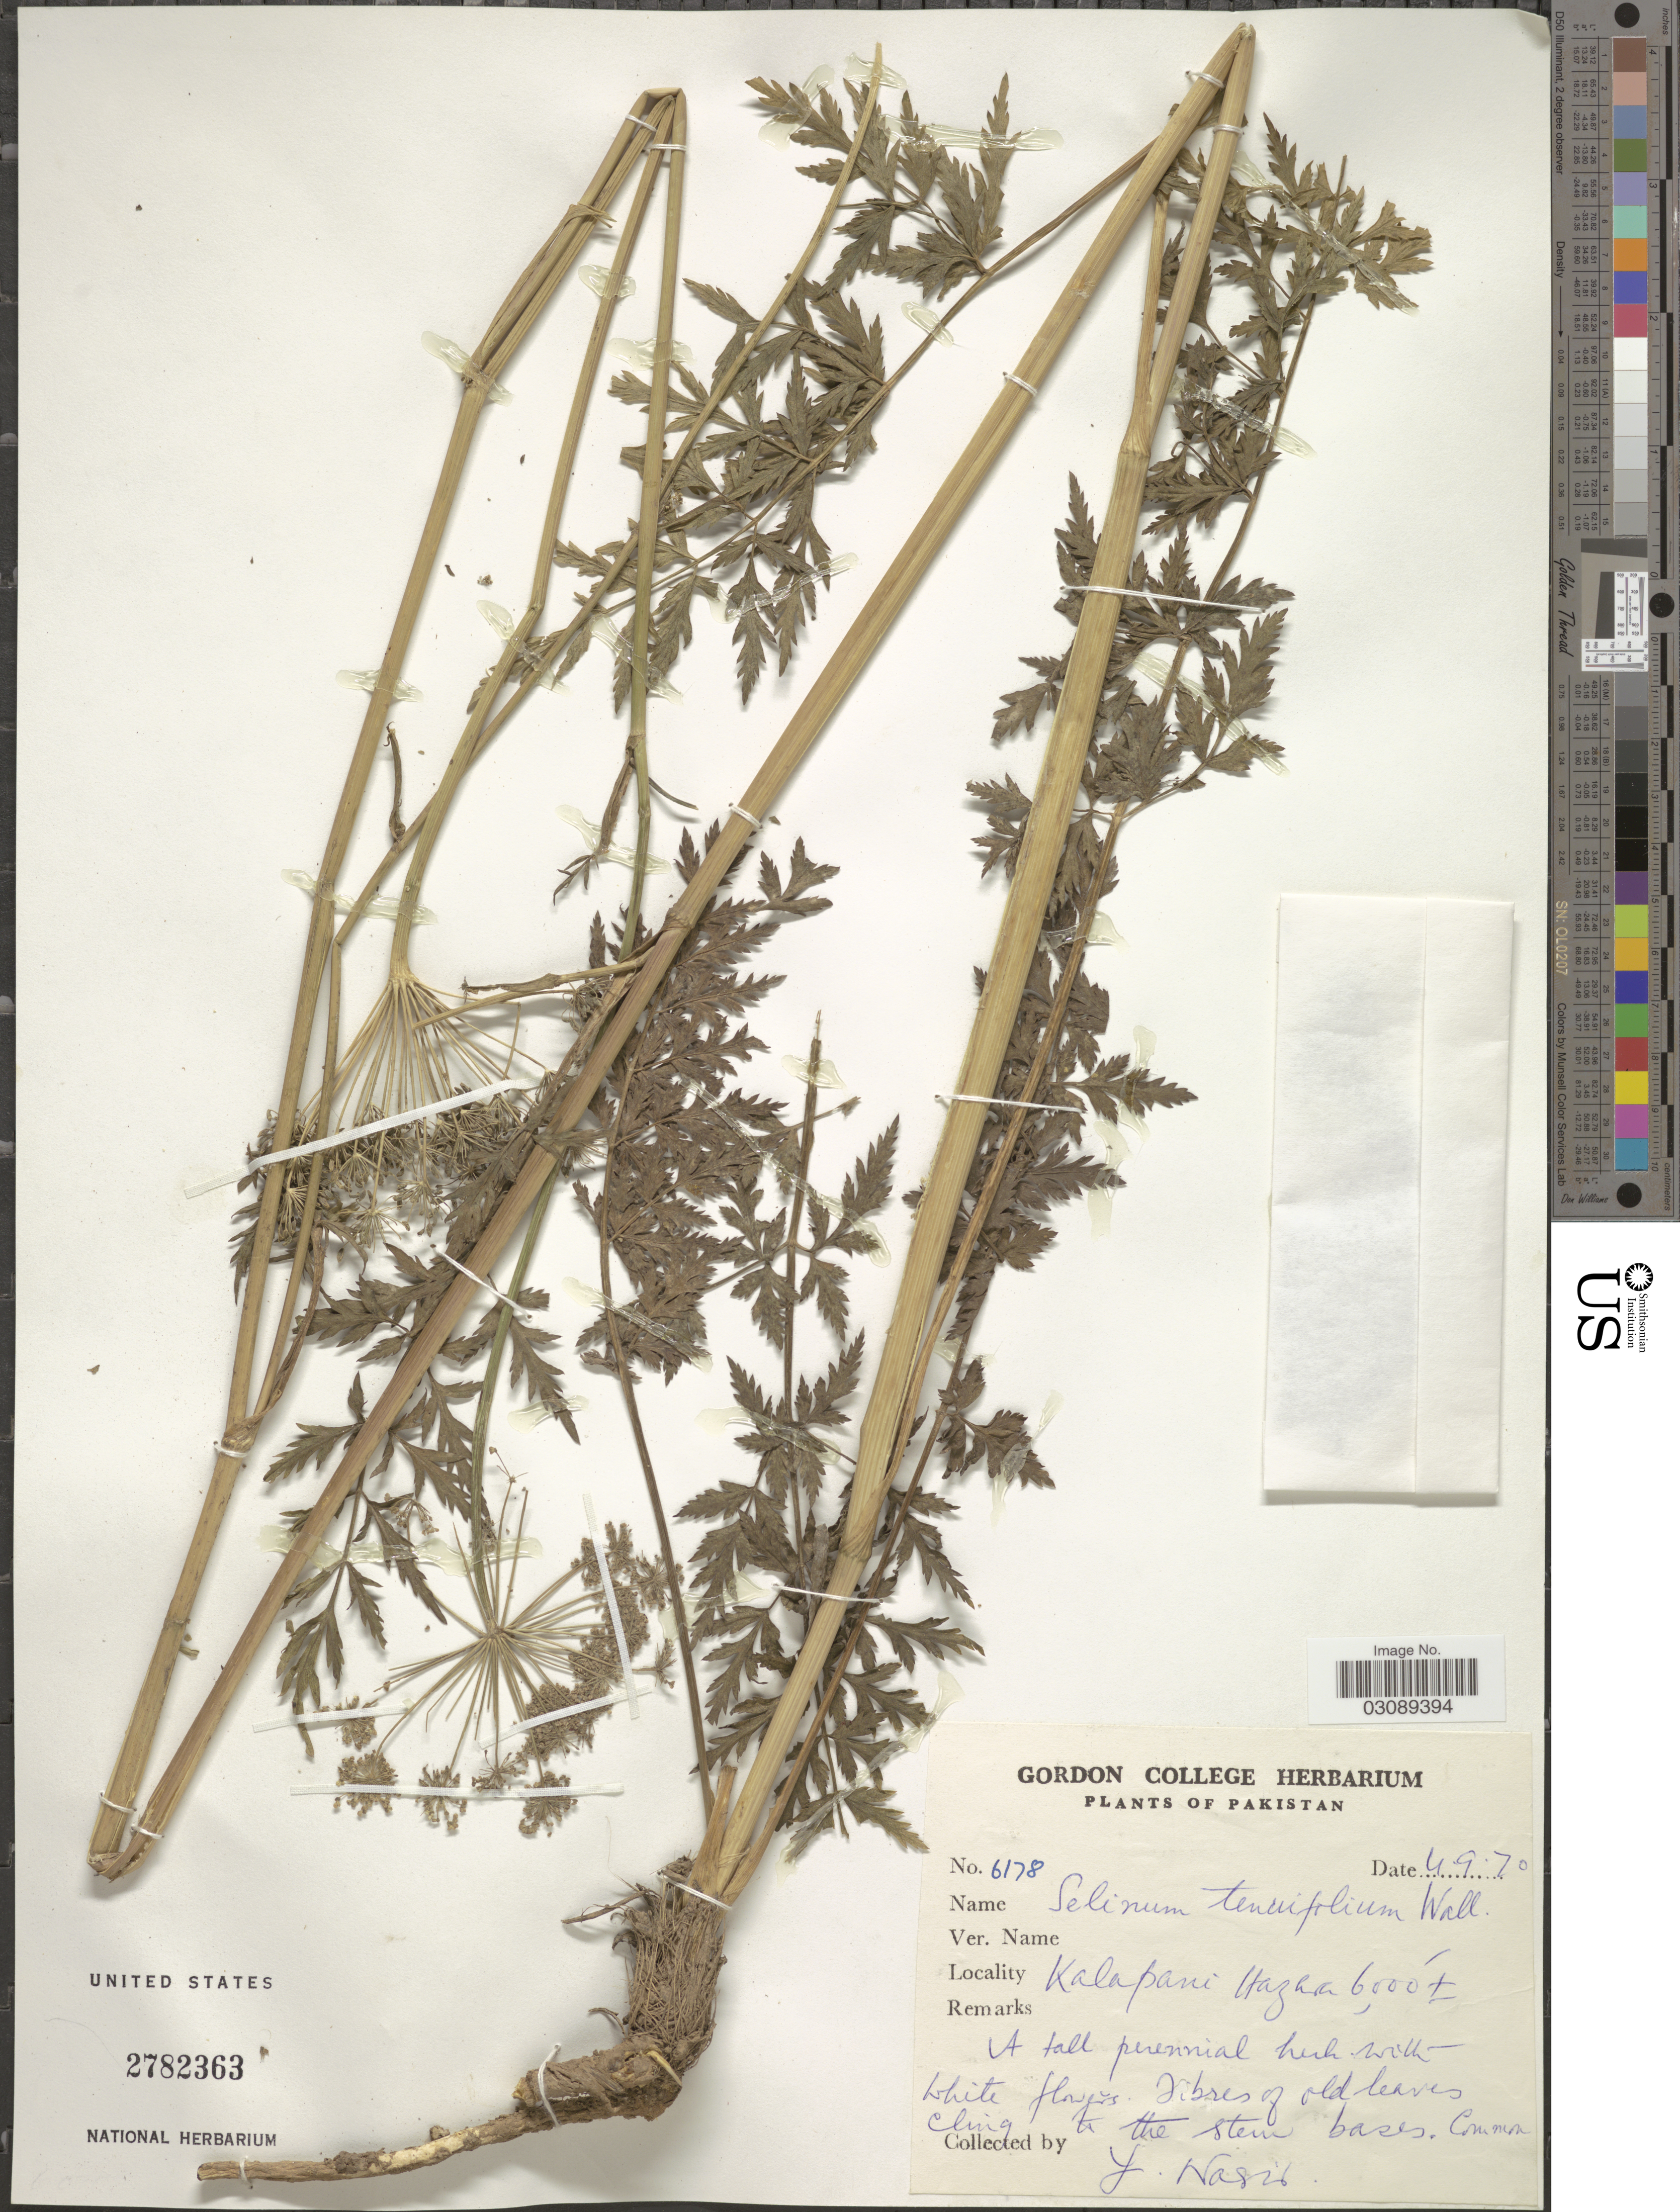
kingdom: Plantae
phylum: Tracheophyta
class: Magnoliopsida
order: Apiales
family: Apiaceae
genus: Ligusticopsis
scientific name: Ligusticopsis wallichianum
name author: Pimenov & Kljuykov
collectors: Y. Nasir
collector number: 6178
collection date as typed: Transcribed d/m/y: 4/9/70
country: Pakistan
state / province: Khyber Pakhtunkhwa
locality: Kalapani Hazara.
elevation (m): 1829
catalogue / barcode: US 2782363